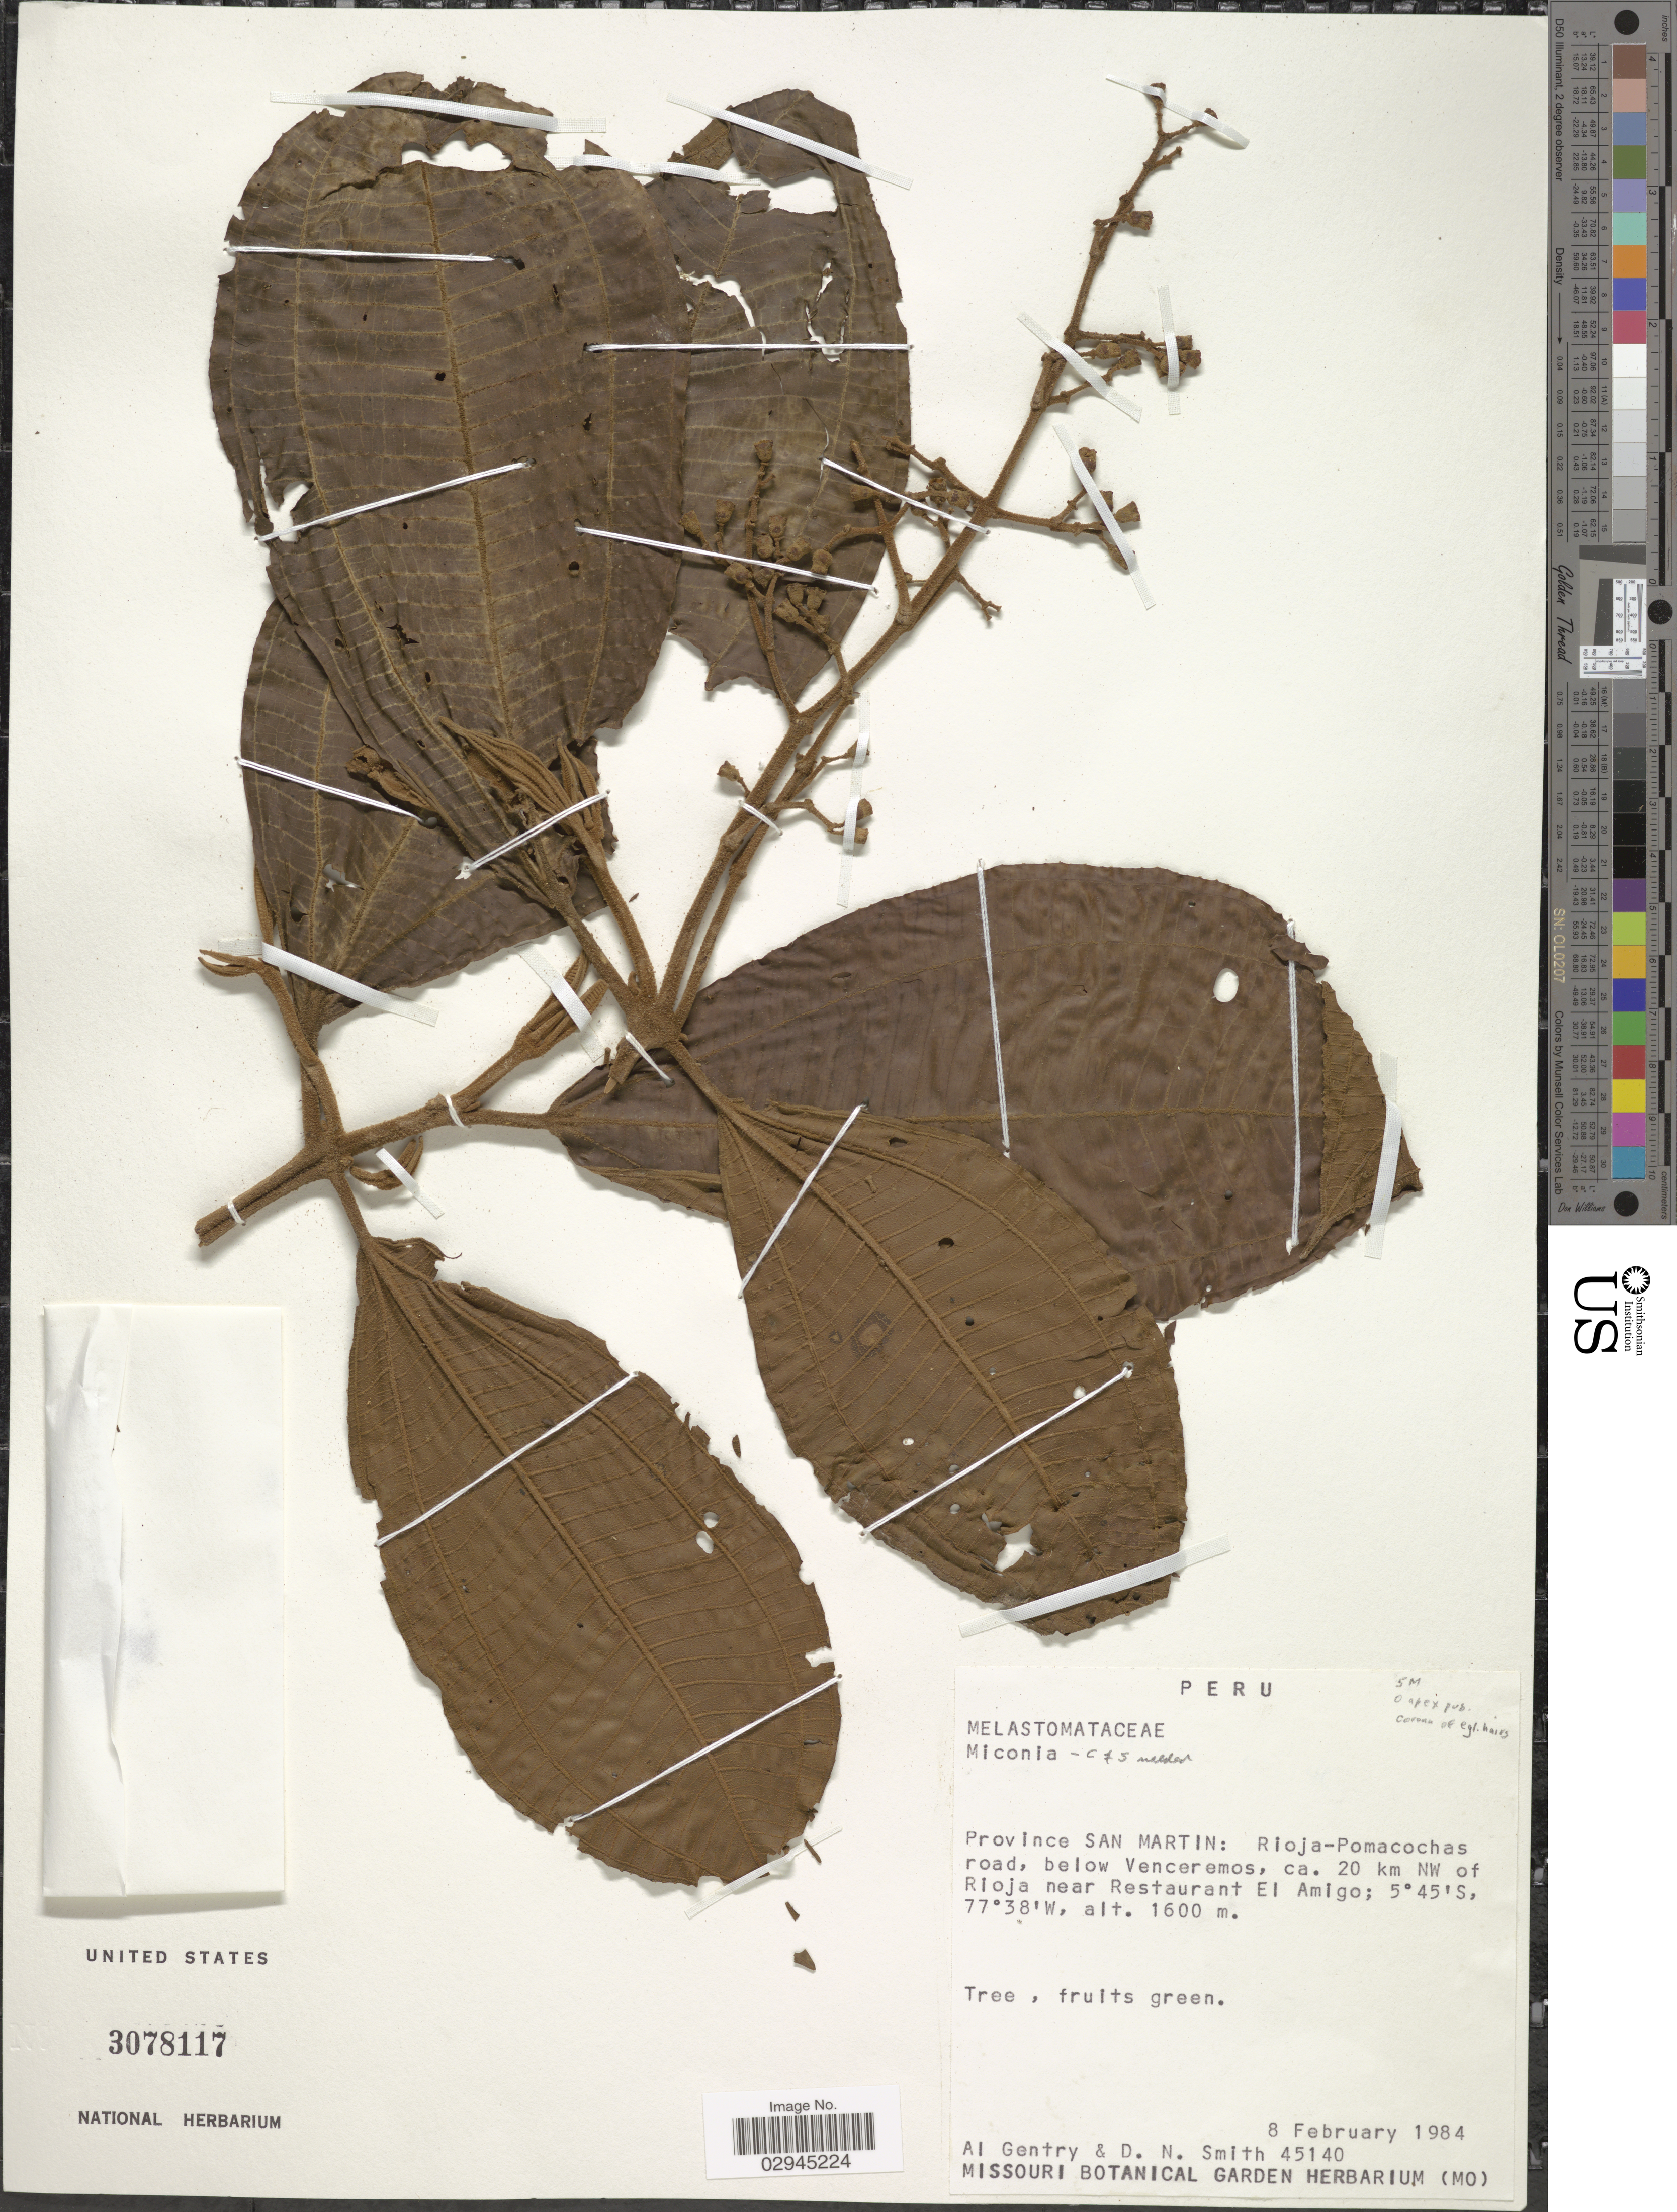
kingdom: Plantae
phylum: Tracheophyta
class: Magnoliopsida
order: Myrtales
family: Melastomataceae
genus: Miconia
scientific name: Miconia sp.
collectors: A. H. Gentry & D. Smith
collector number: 45140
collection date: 1984-02-08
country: Peru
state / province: San Martín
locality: Rioja-Pomacochas road, below Venceremos, ca. 20 km NW of Rioja near Restaurant El Amigo.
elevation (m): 1600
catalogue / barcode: US 3078117